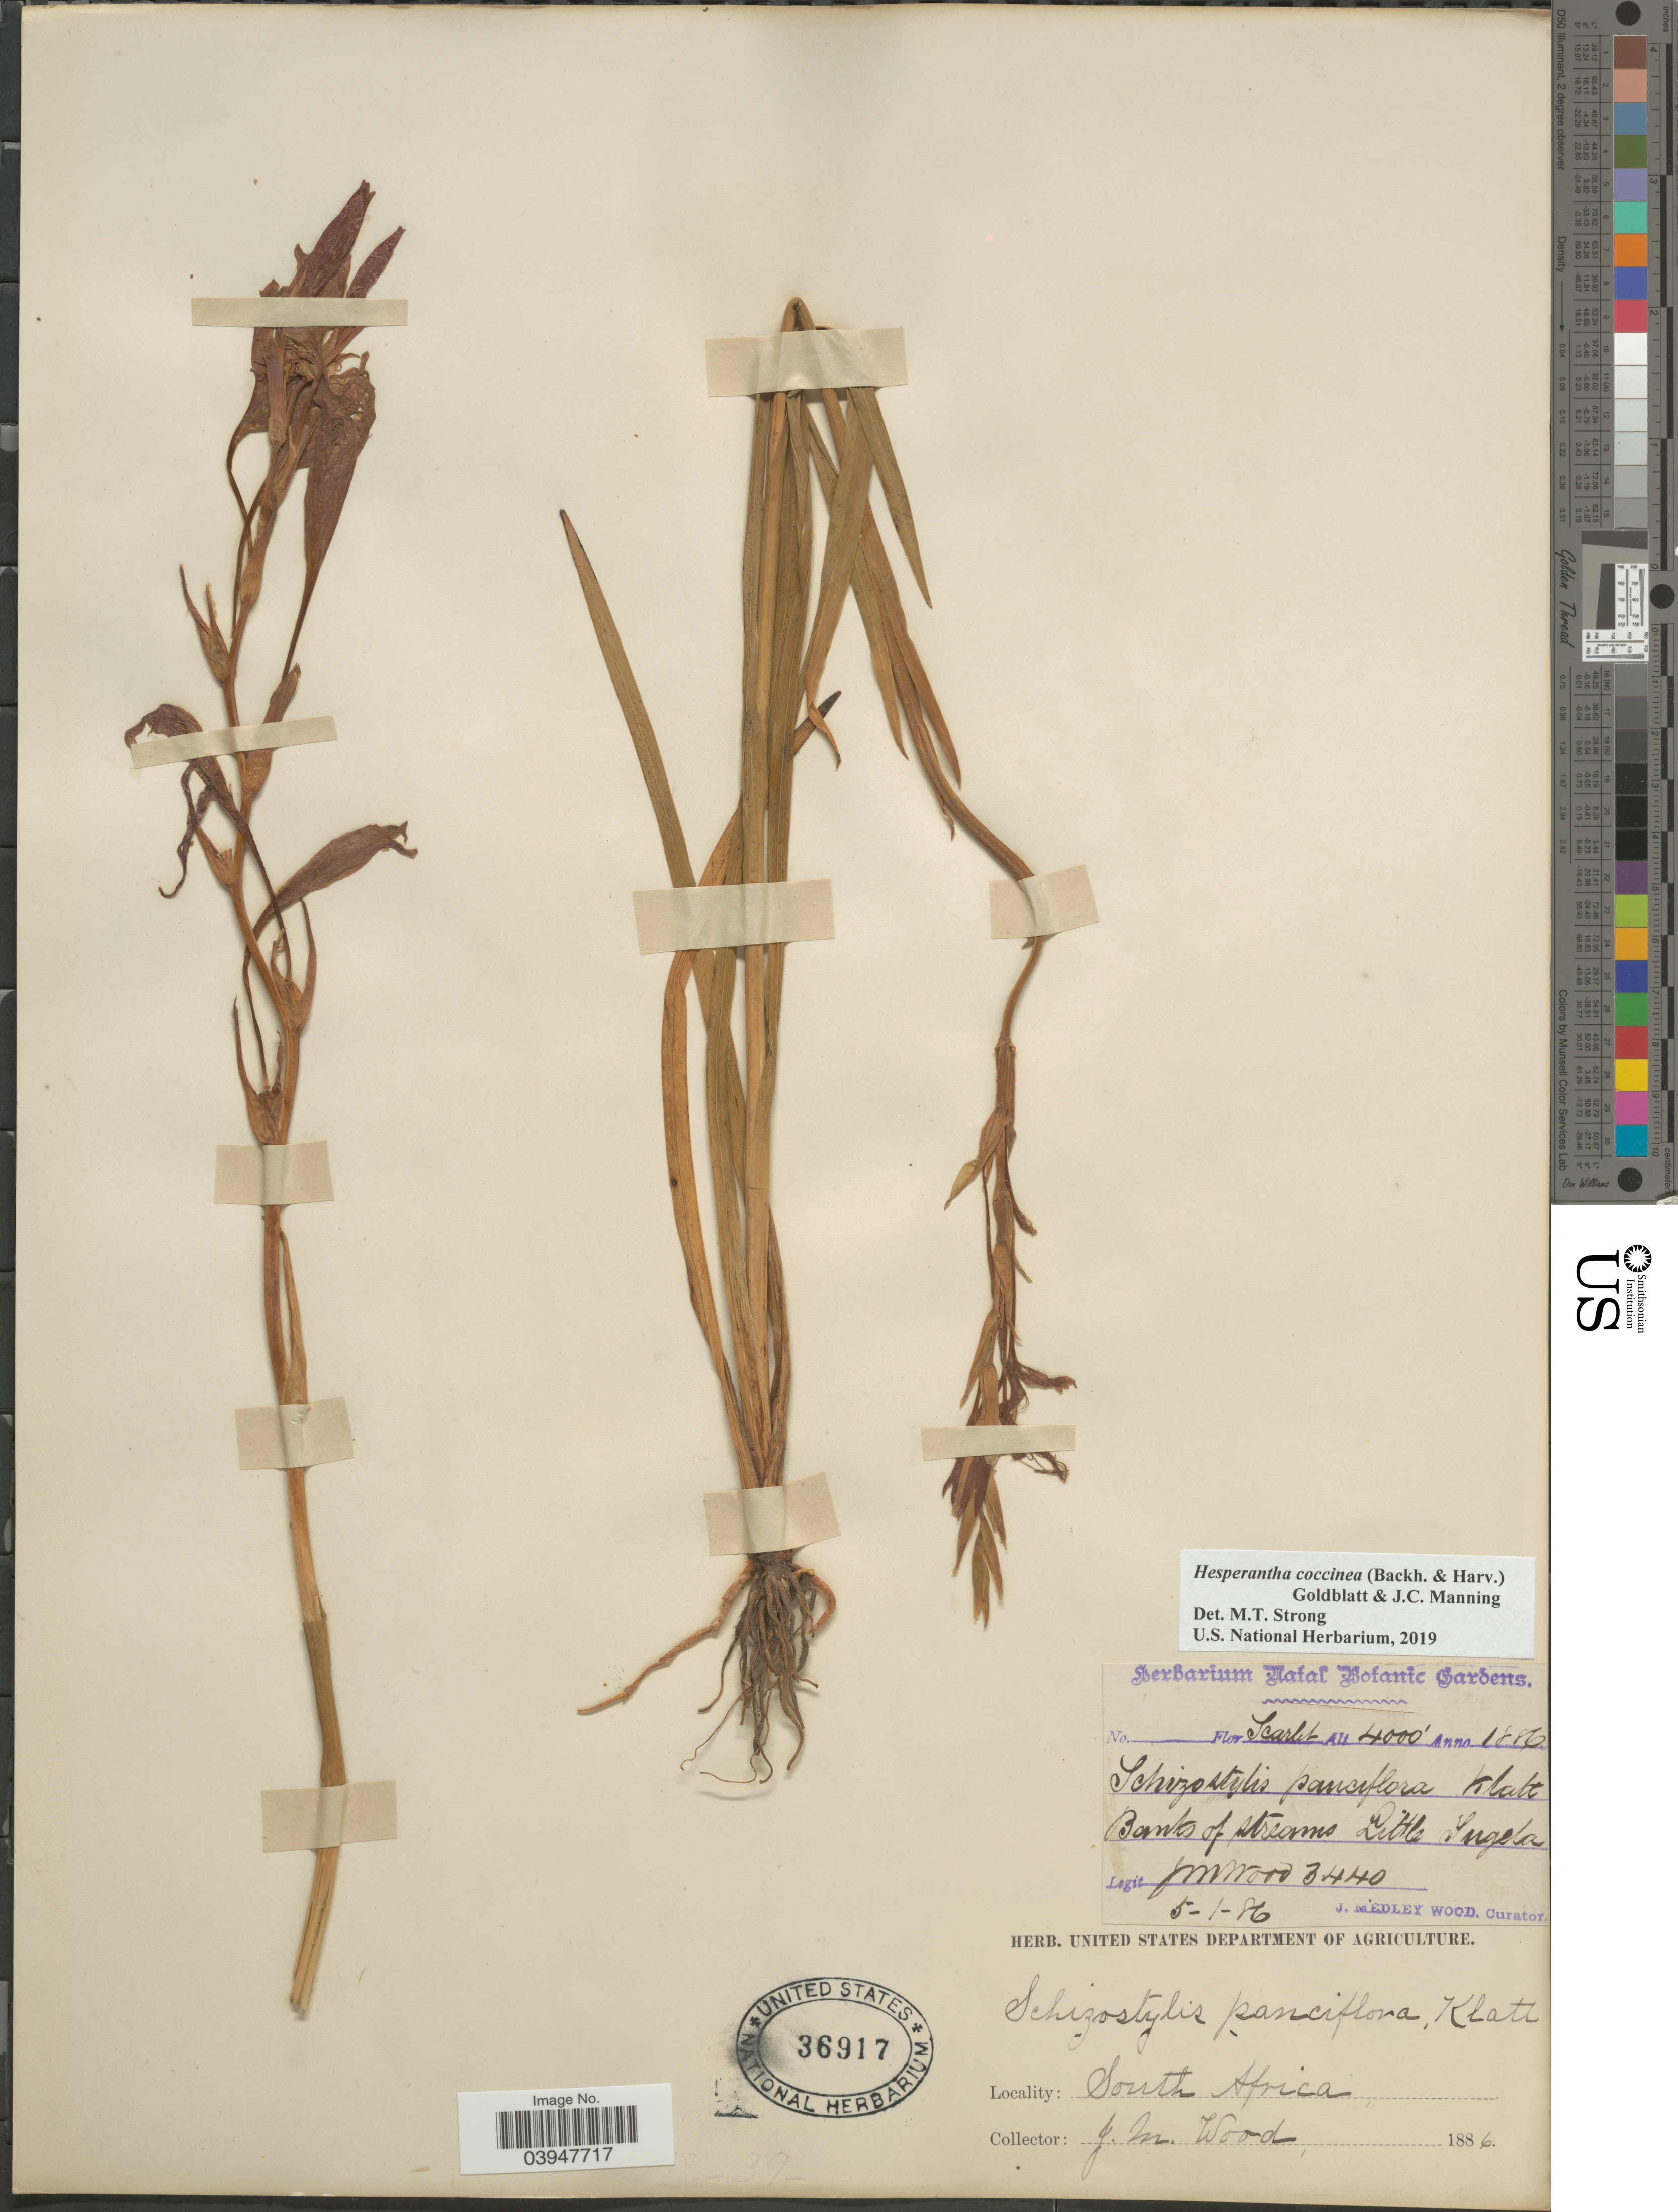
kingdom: Plantae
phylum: Tracheophyta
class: Liliopsida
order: Asparagales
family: Iridaceae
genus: Hesperantha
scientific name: Hesperantha coccinea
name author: (Backh. & Harv.) Goldblatt & J.C. Manning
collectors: J. M. Wood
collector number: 3440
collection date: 1886-01-05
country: South Africa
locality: Banks of streams of Little Tugela.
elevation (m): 1219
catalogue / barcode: US 36917